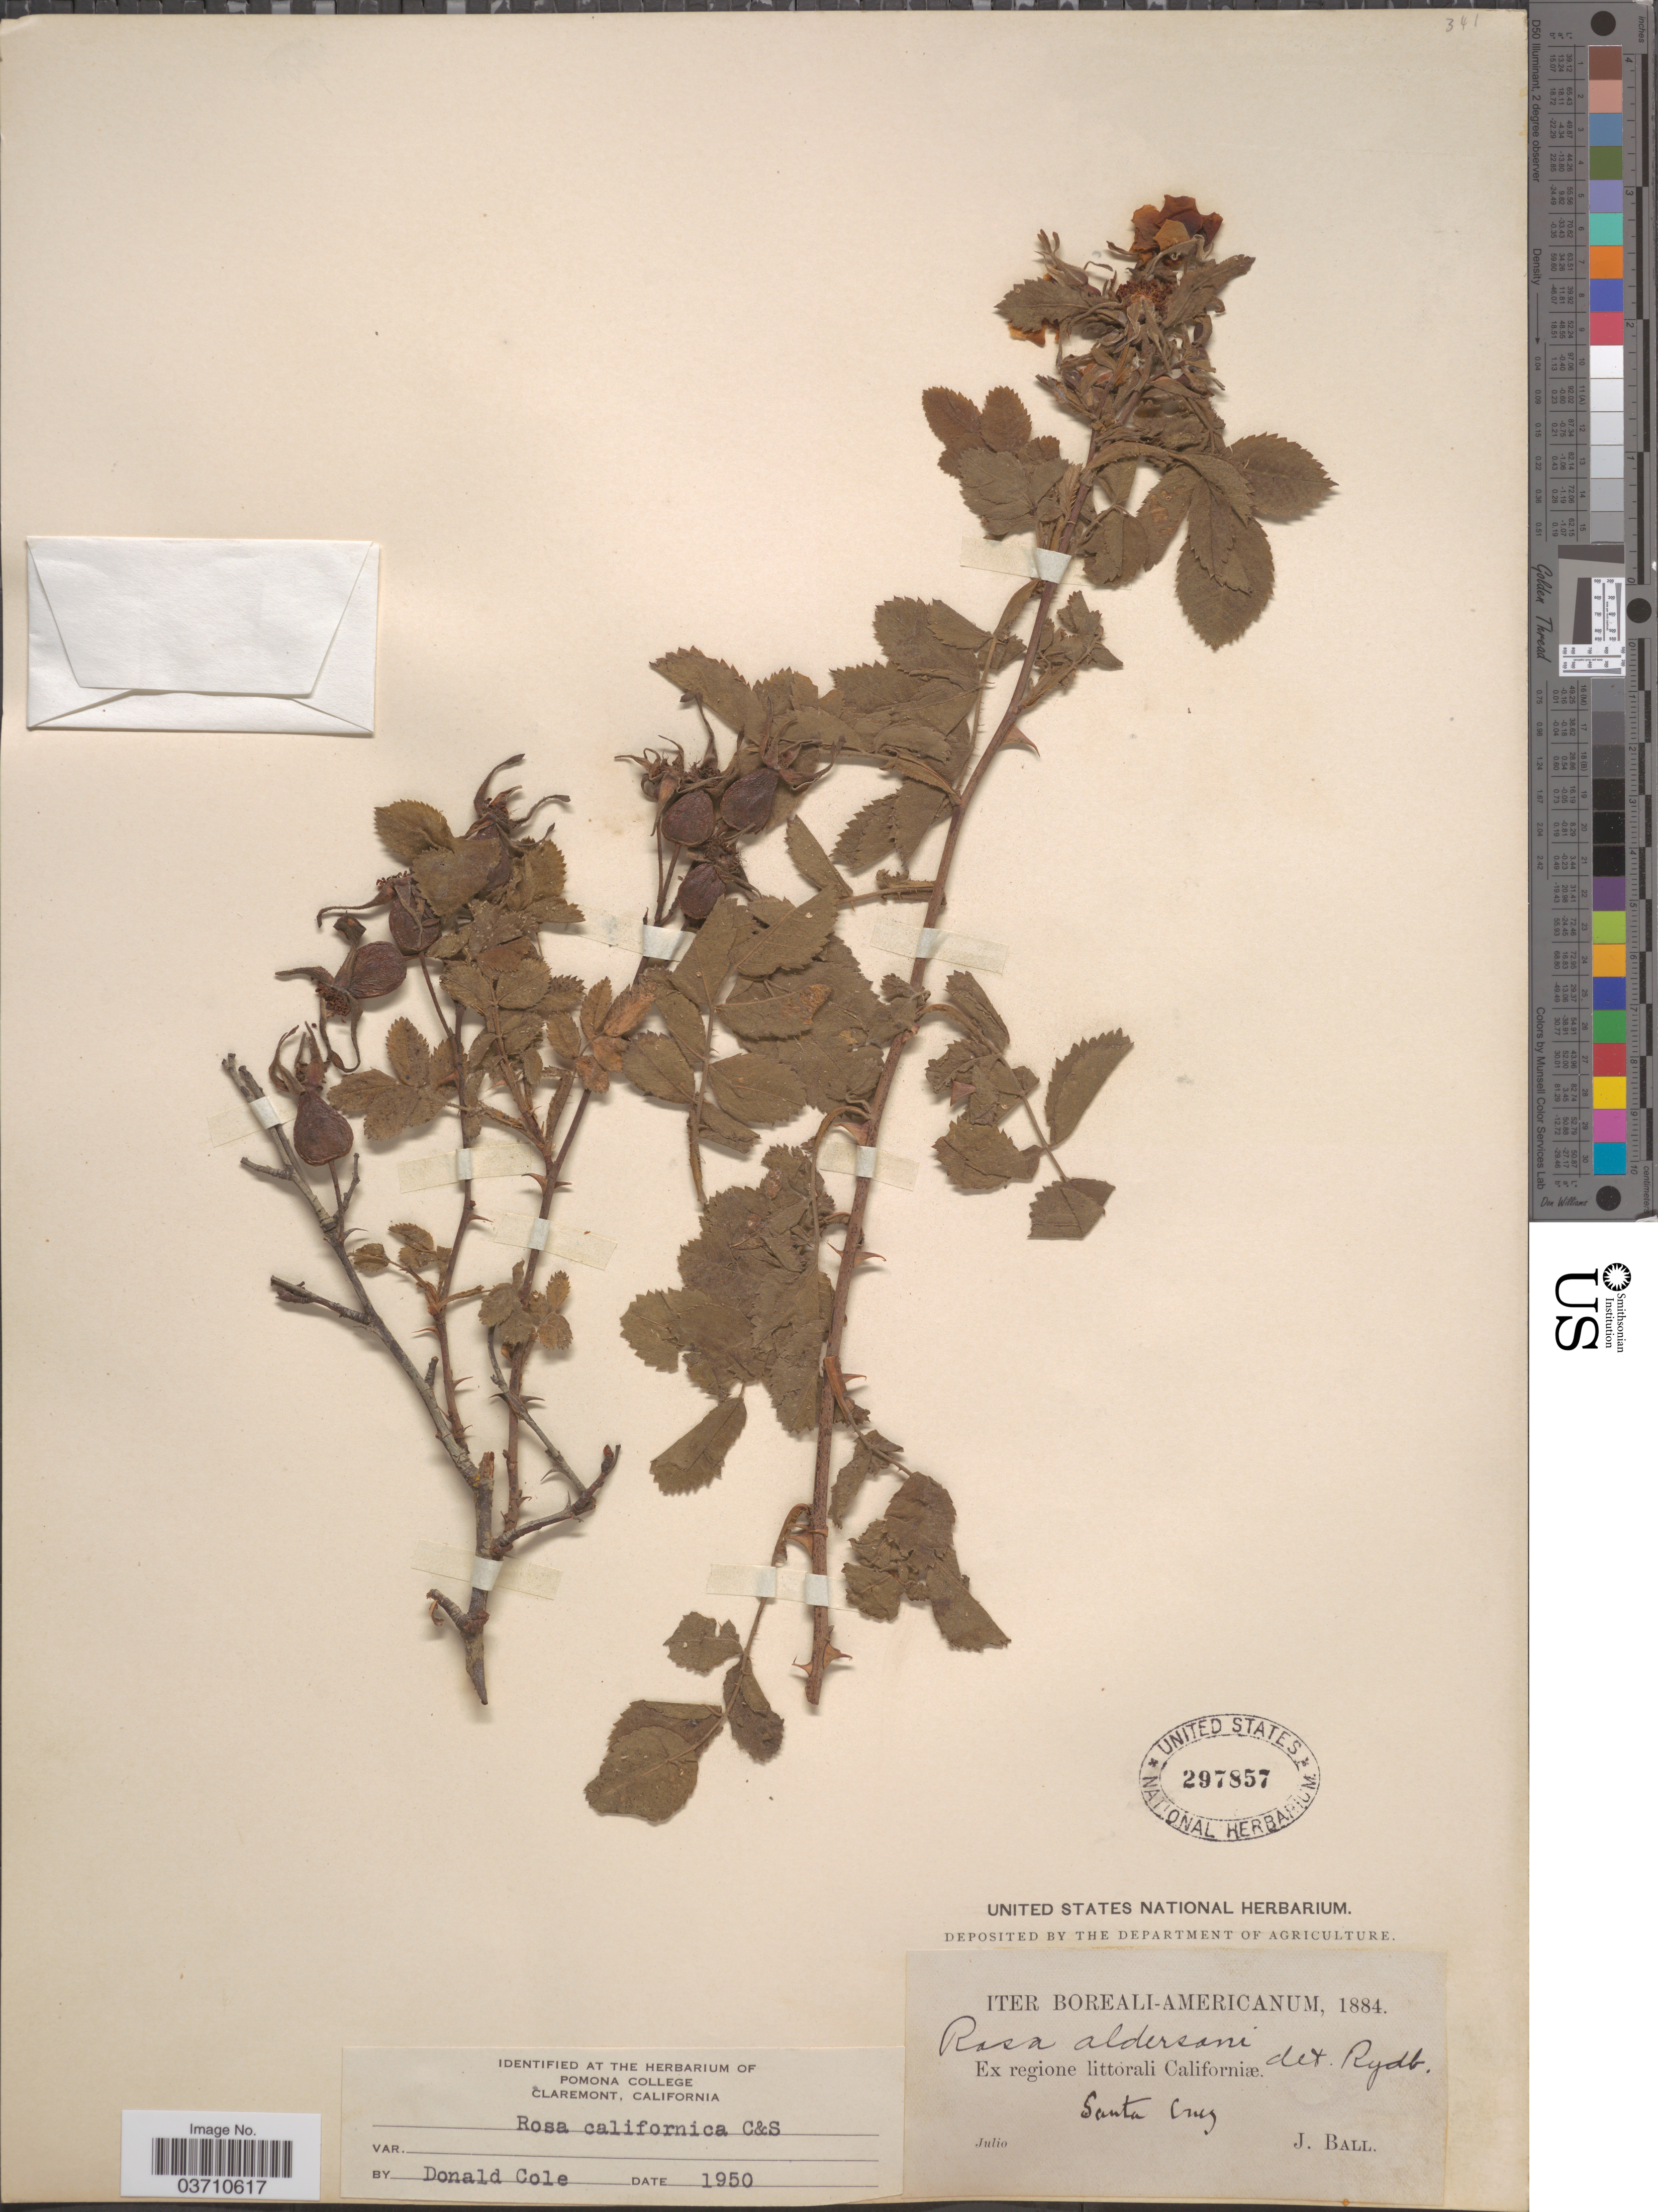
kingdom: Plantae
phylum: Tracheophyta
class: Magnoliopsida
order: Rosales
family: Rosaceae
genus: Rosa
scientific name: Rosa californica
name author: Cham. & Schltdl.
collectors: J. Ball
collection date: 1884-07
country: United States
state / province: California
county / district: Santa Cruz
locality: Iter Boreali-Americanum. Ex regione littorali Californiæ. Santa Cruz.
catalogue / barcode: US 297857